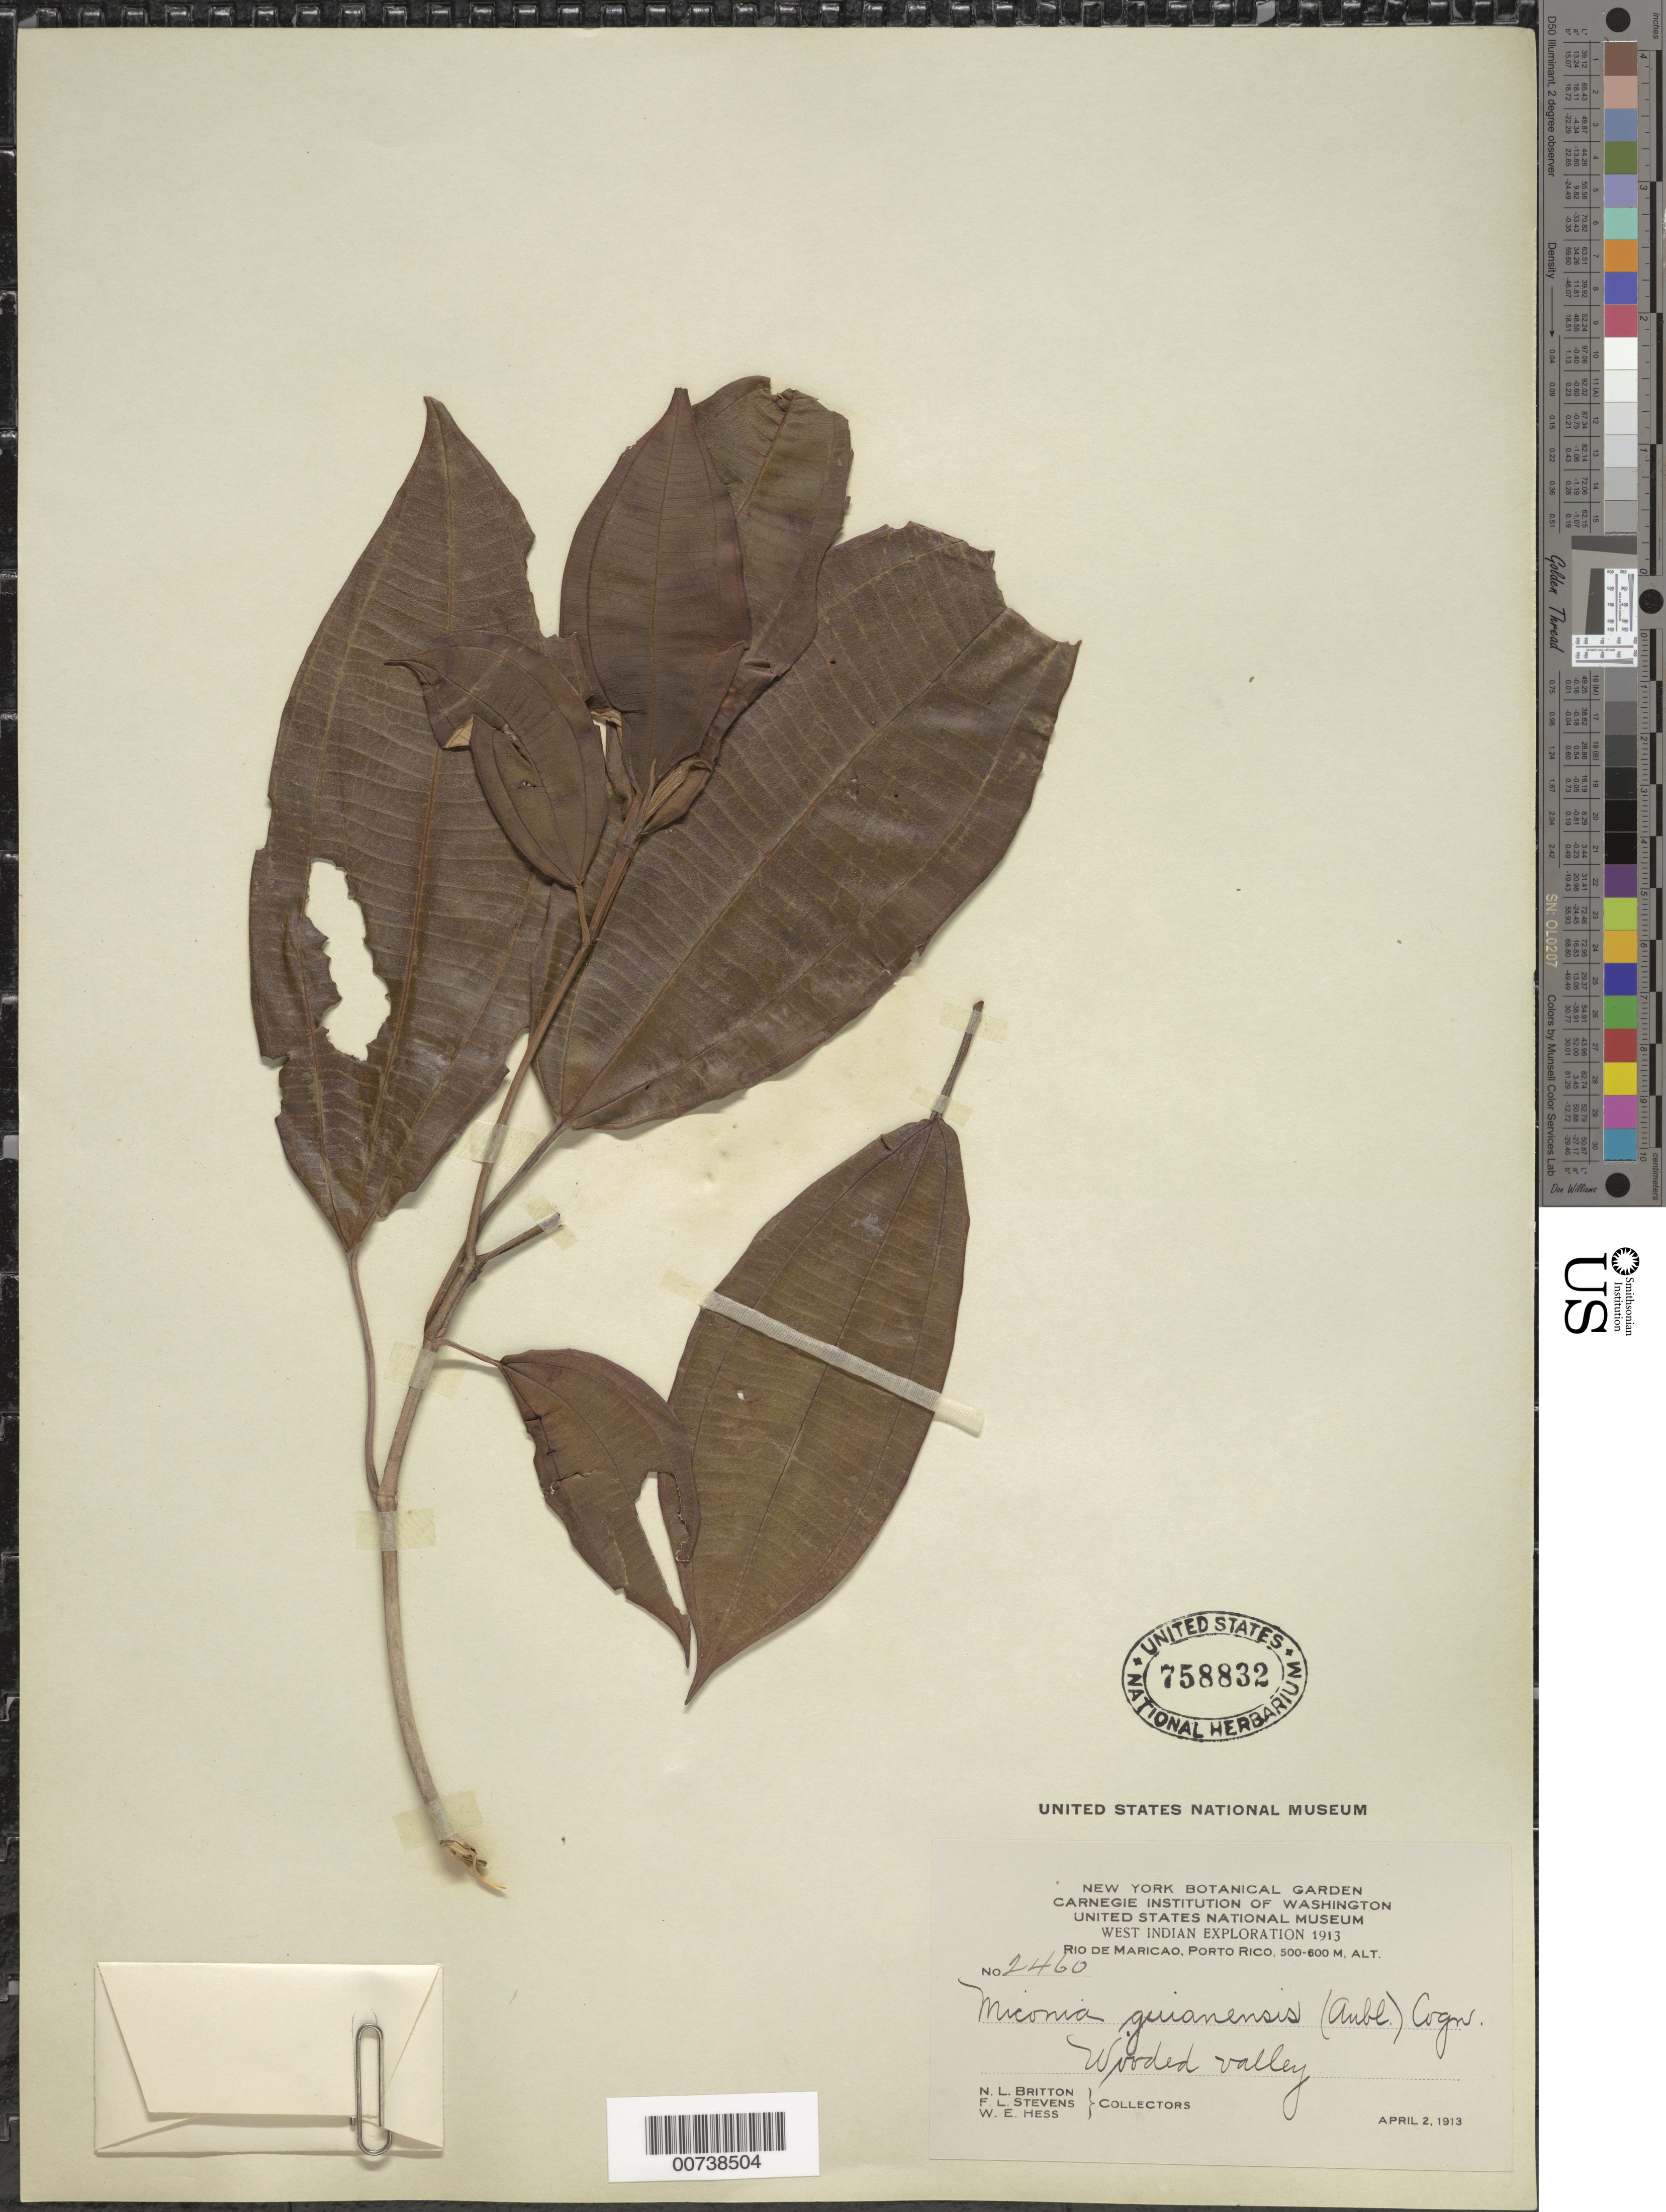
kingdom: Plantae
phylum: Tracheophyta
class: Magnoliopsida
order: Myrtales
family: Melastomataceae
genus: Miconia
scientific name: Miconia mirabilis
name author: (Aubl.) L.O. Williams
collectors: N. Britton, F. L. Stevens & W. Hess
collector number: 2460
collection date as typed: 02 Apr 1913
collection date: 1913-04-02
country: Puerto Rico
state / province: Maricao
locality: Rio Maricao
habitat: Wooded valley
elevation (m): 500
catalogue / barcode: US 758832